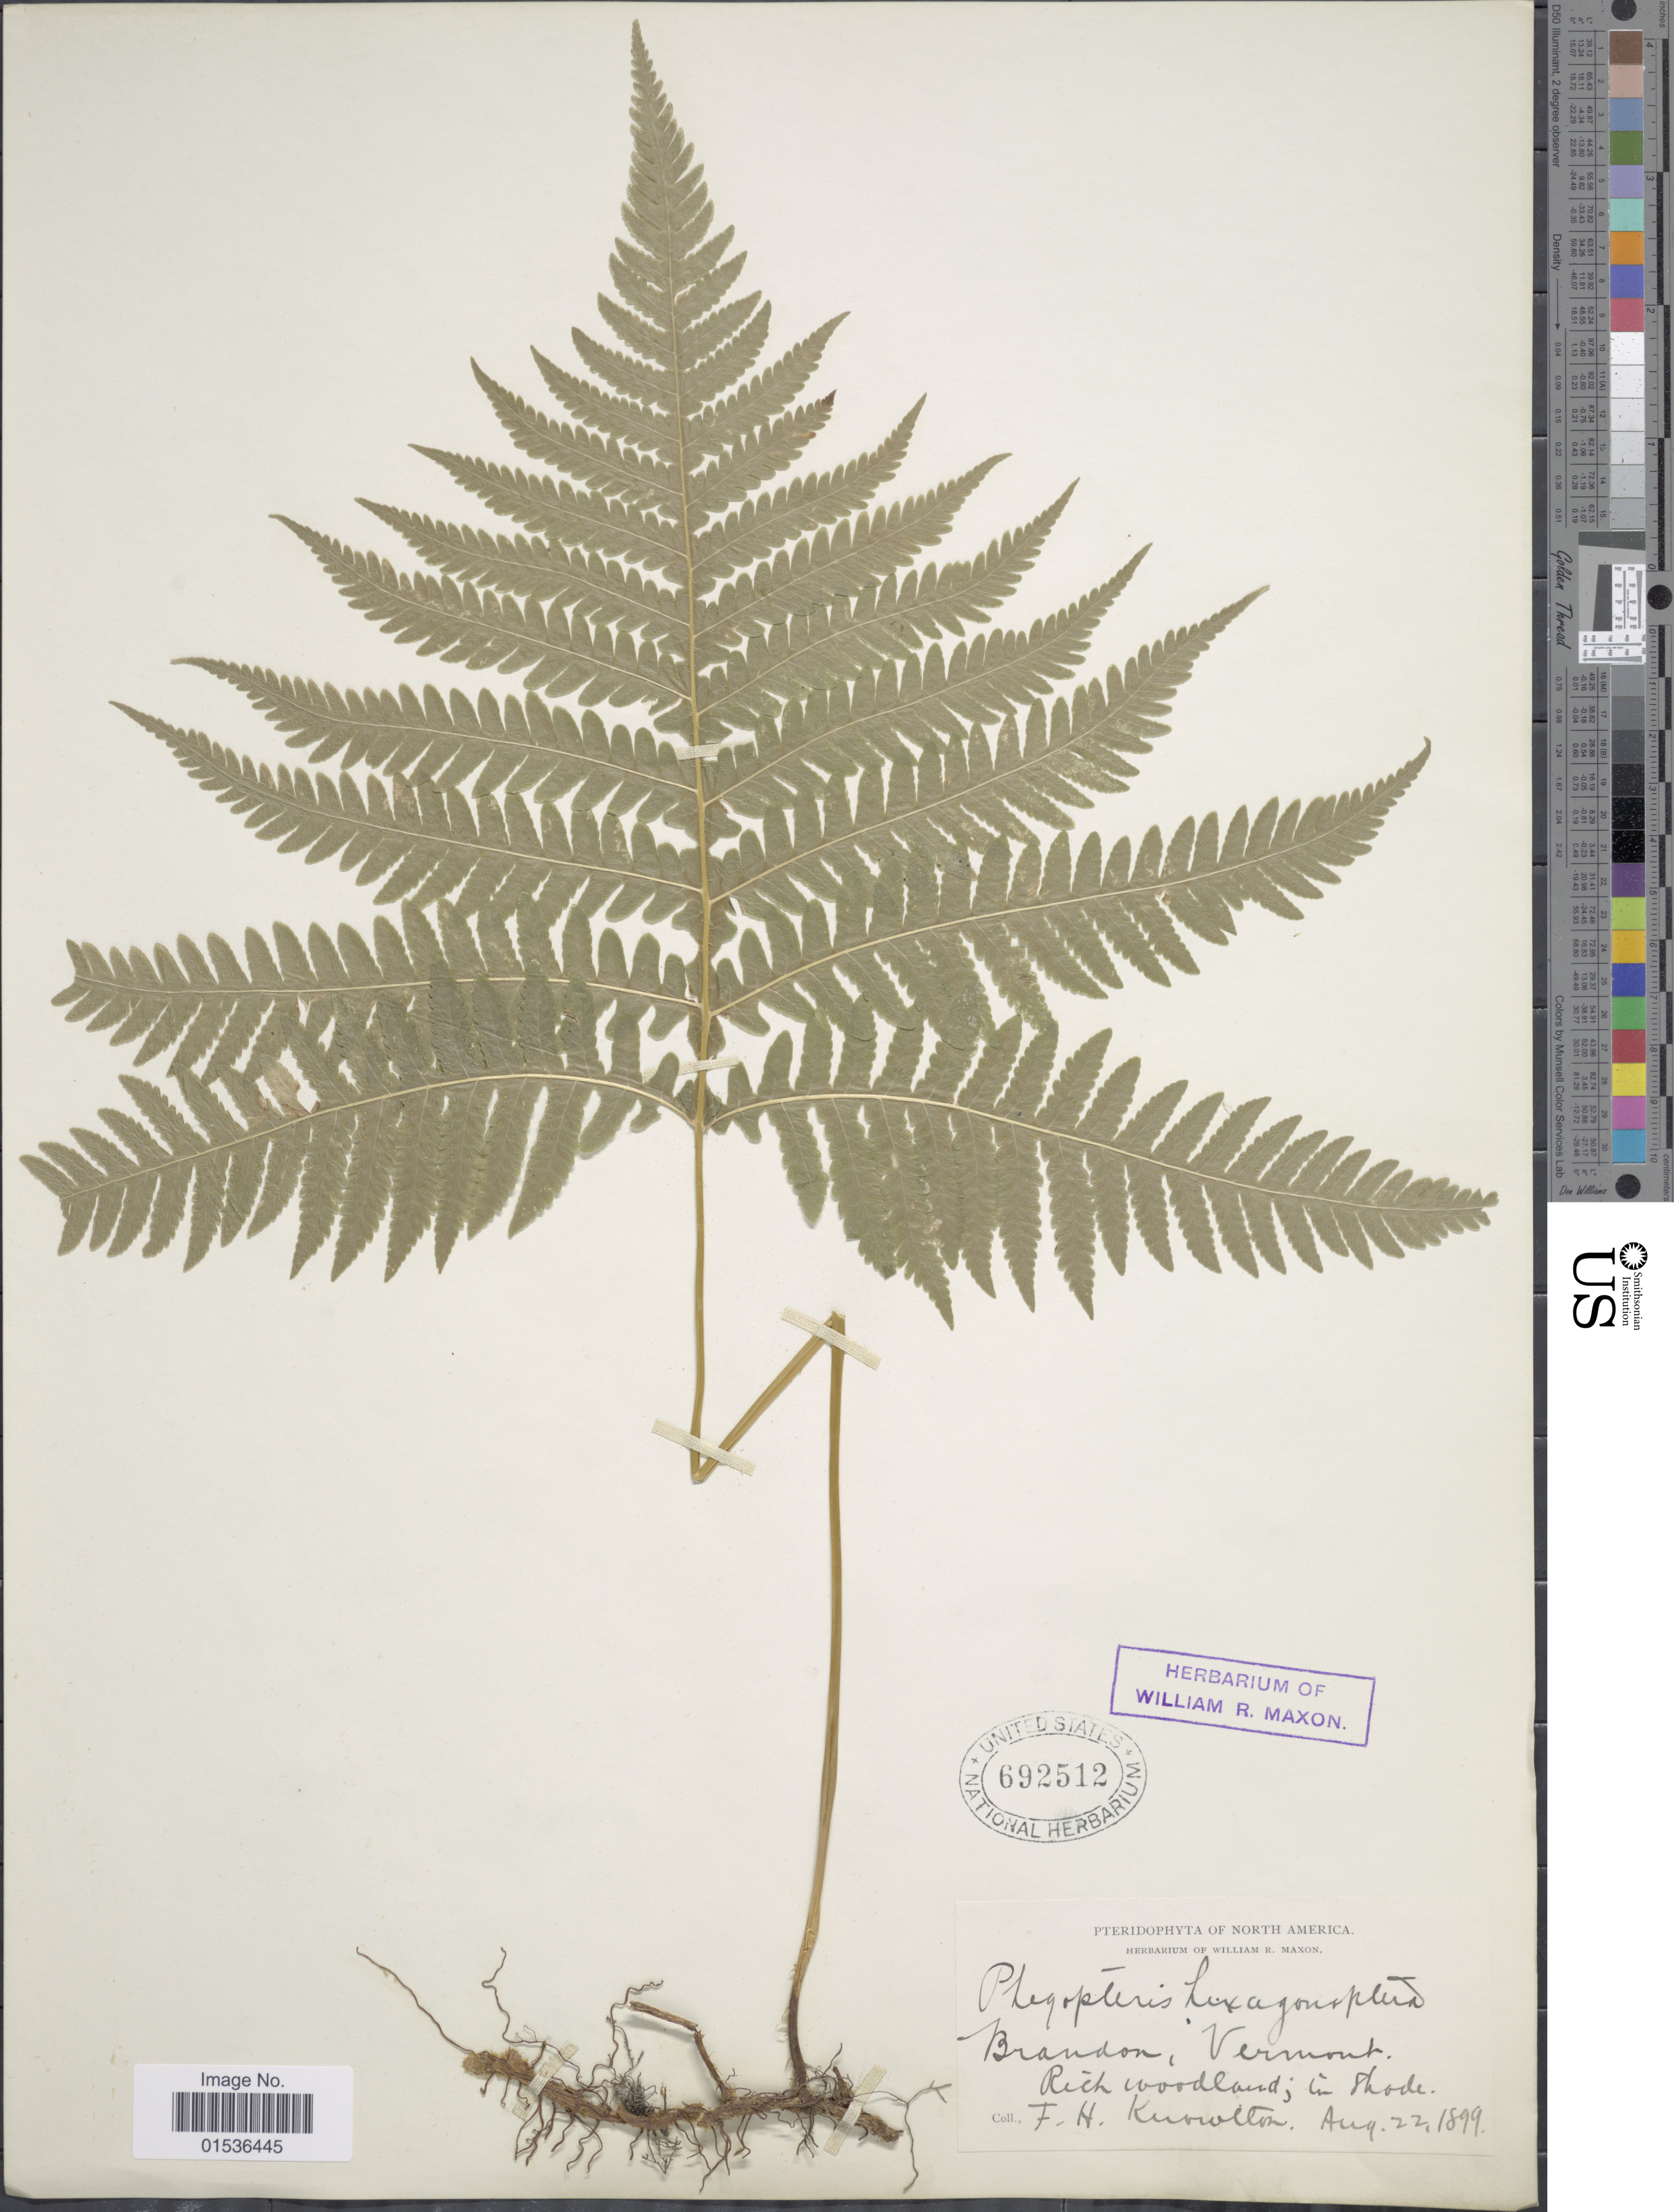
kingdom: Plantae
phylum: Tracheophyta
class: Polypodiopsida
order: Polypodiales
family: Thelypteridaceae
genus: Phegopteris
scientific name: Phegopteris hexagonoptera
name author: (Michx.) Fée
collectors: F. H. Knowlton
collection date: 1899-08-22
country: United States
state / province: Vermont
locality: Brandon. Rich woodland; in Shade.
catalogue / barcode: US 692512